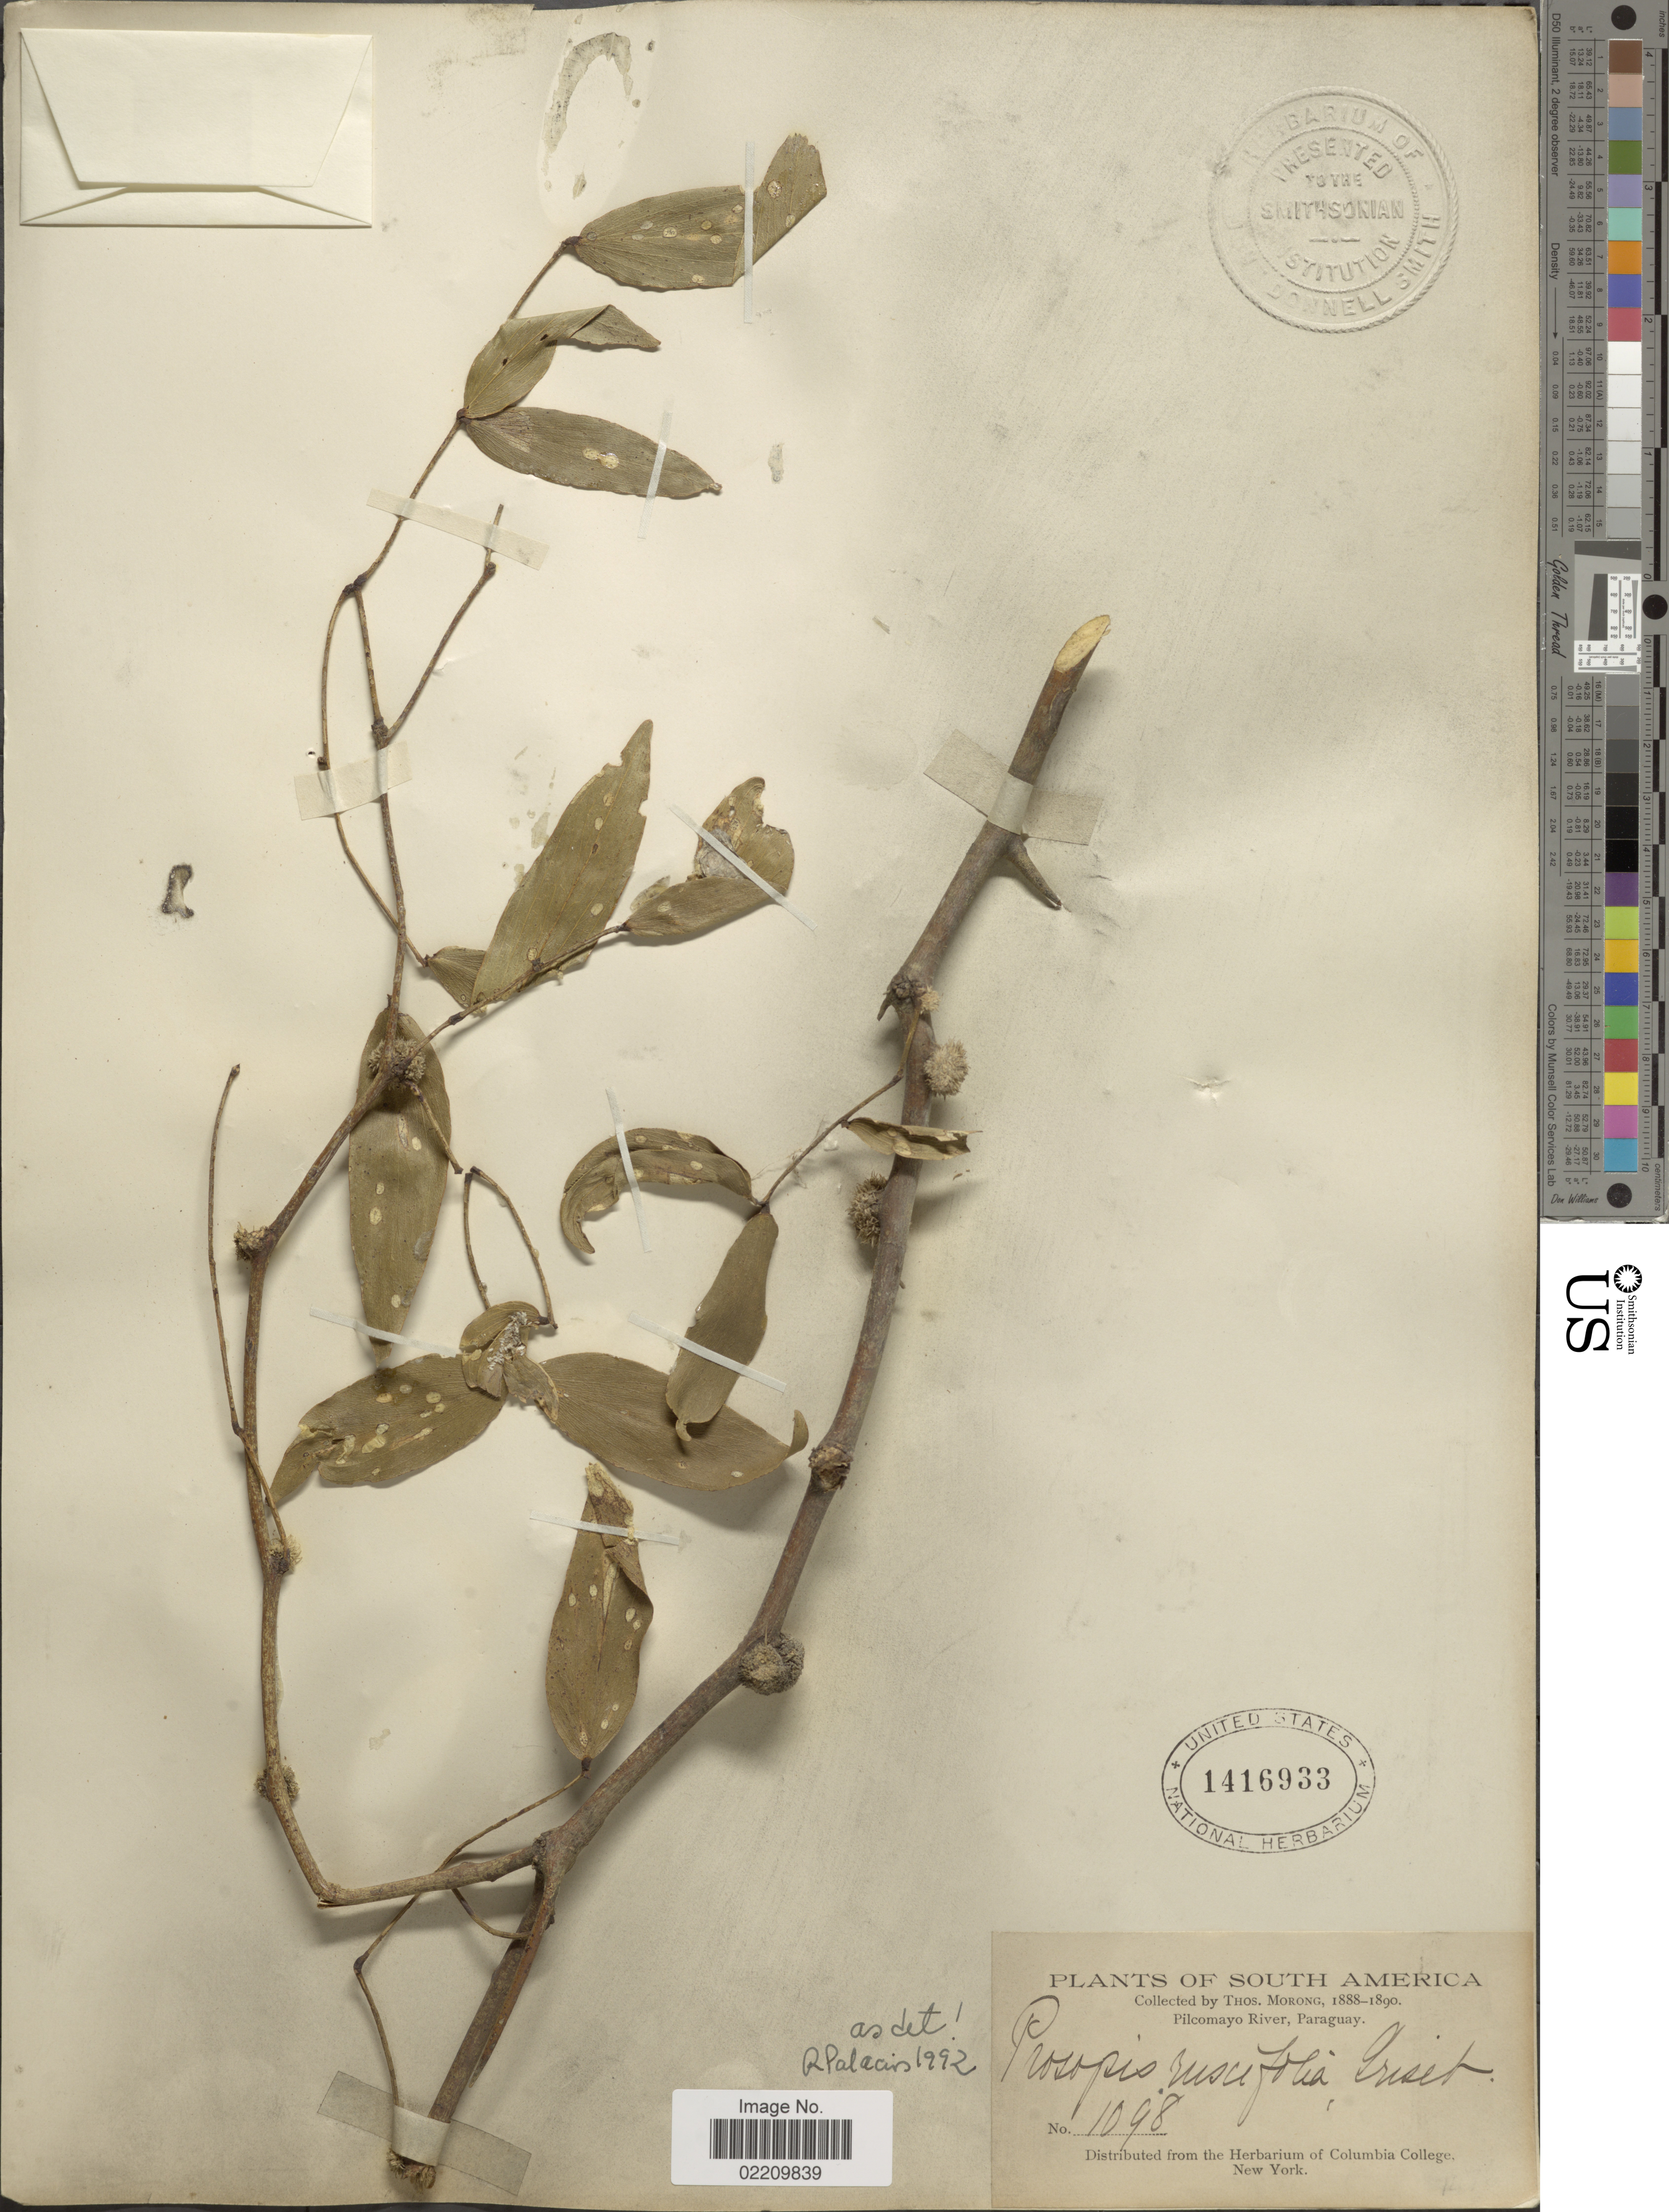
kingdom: Plantae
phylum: Tracheophyta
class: Magnoliopsida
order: Fabales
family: Fabaceae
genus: Neltuma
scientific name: Neltuma ruscifolia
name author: (Griseb.) C. E. Hughes & G.P. Lewis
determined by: Strong, Mark T., (BOT), Smithsonian Institution - National Museum of Natural History (UNITED STATES)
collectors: ex herb. T. Morong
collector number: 1098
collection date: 1888/1890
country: Paraguay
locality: Pilcomayo River, Paraguay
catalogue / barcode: US 1416933